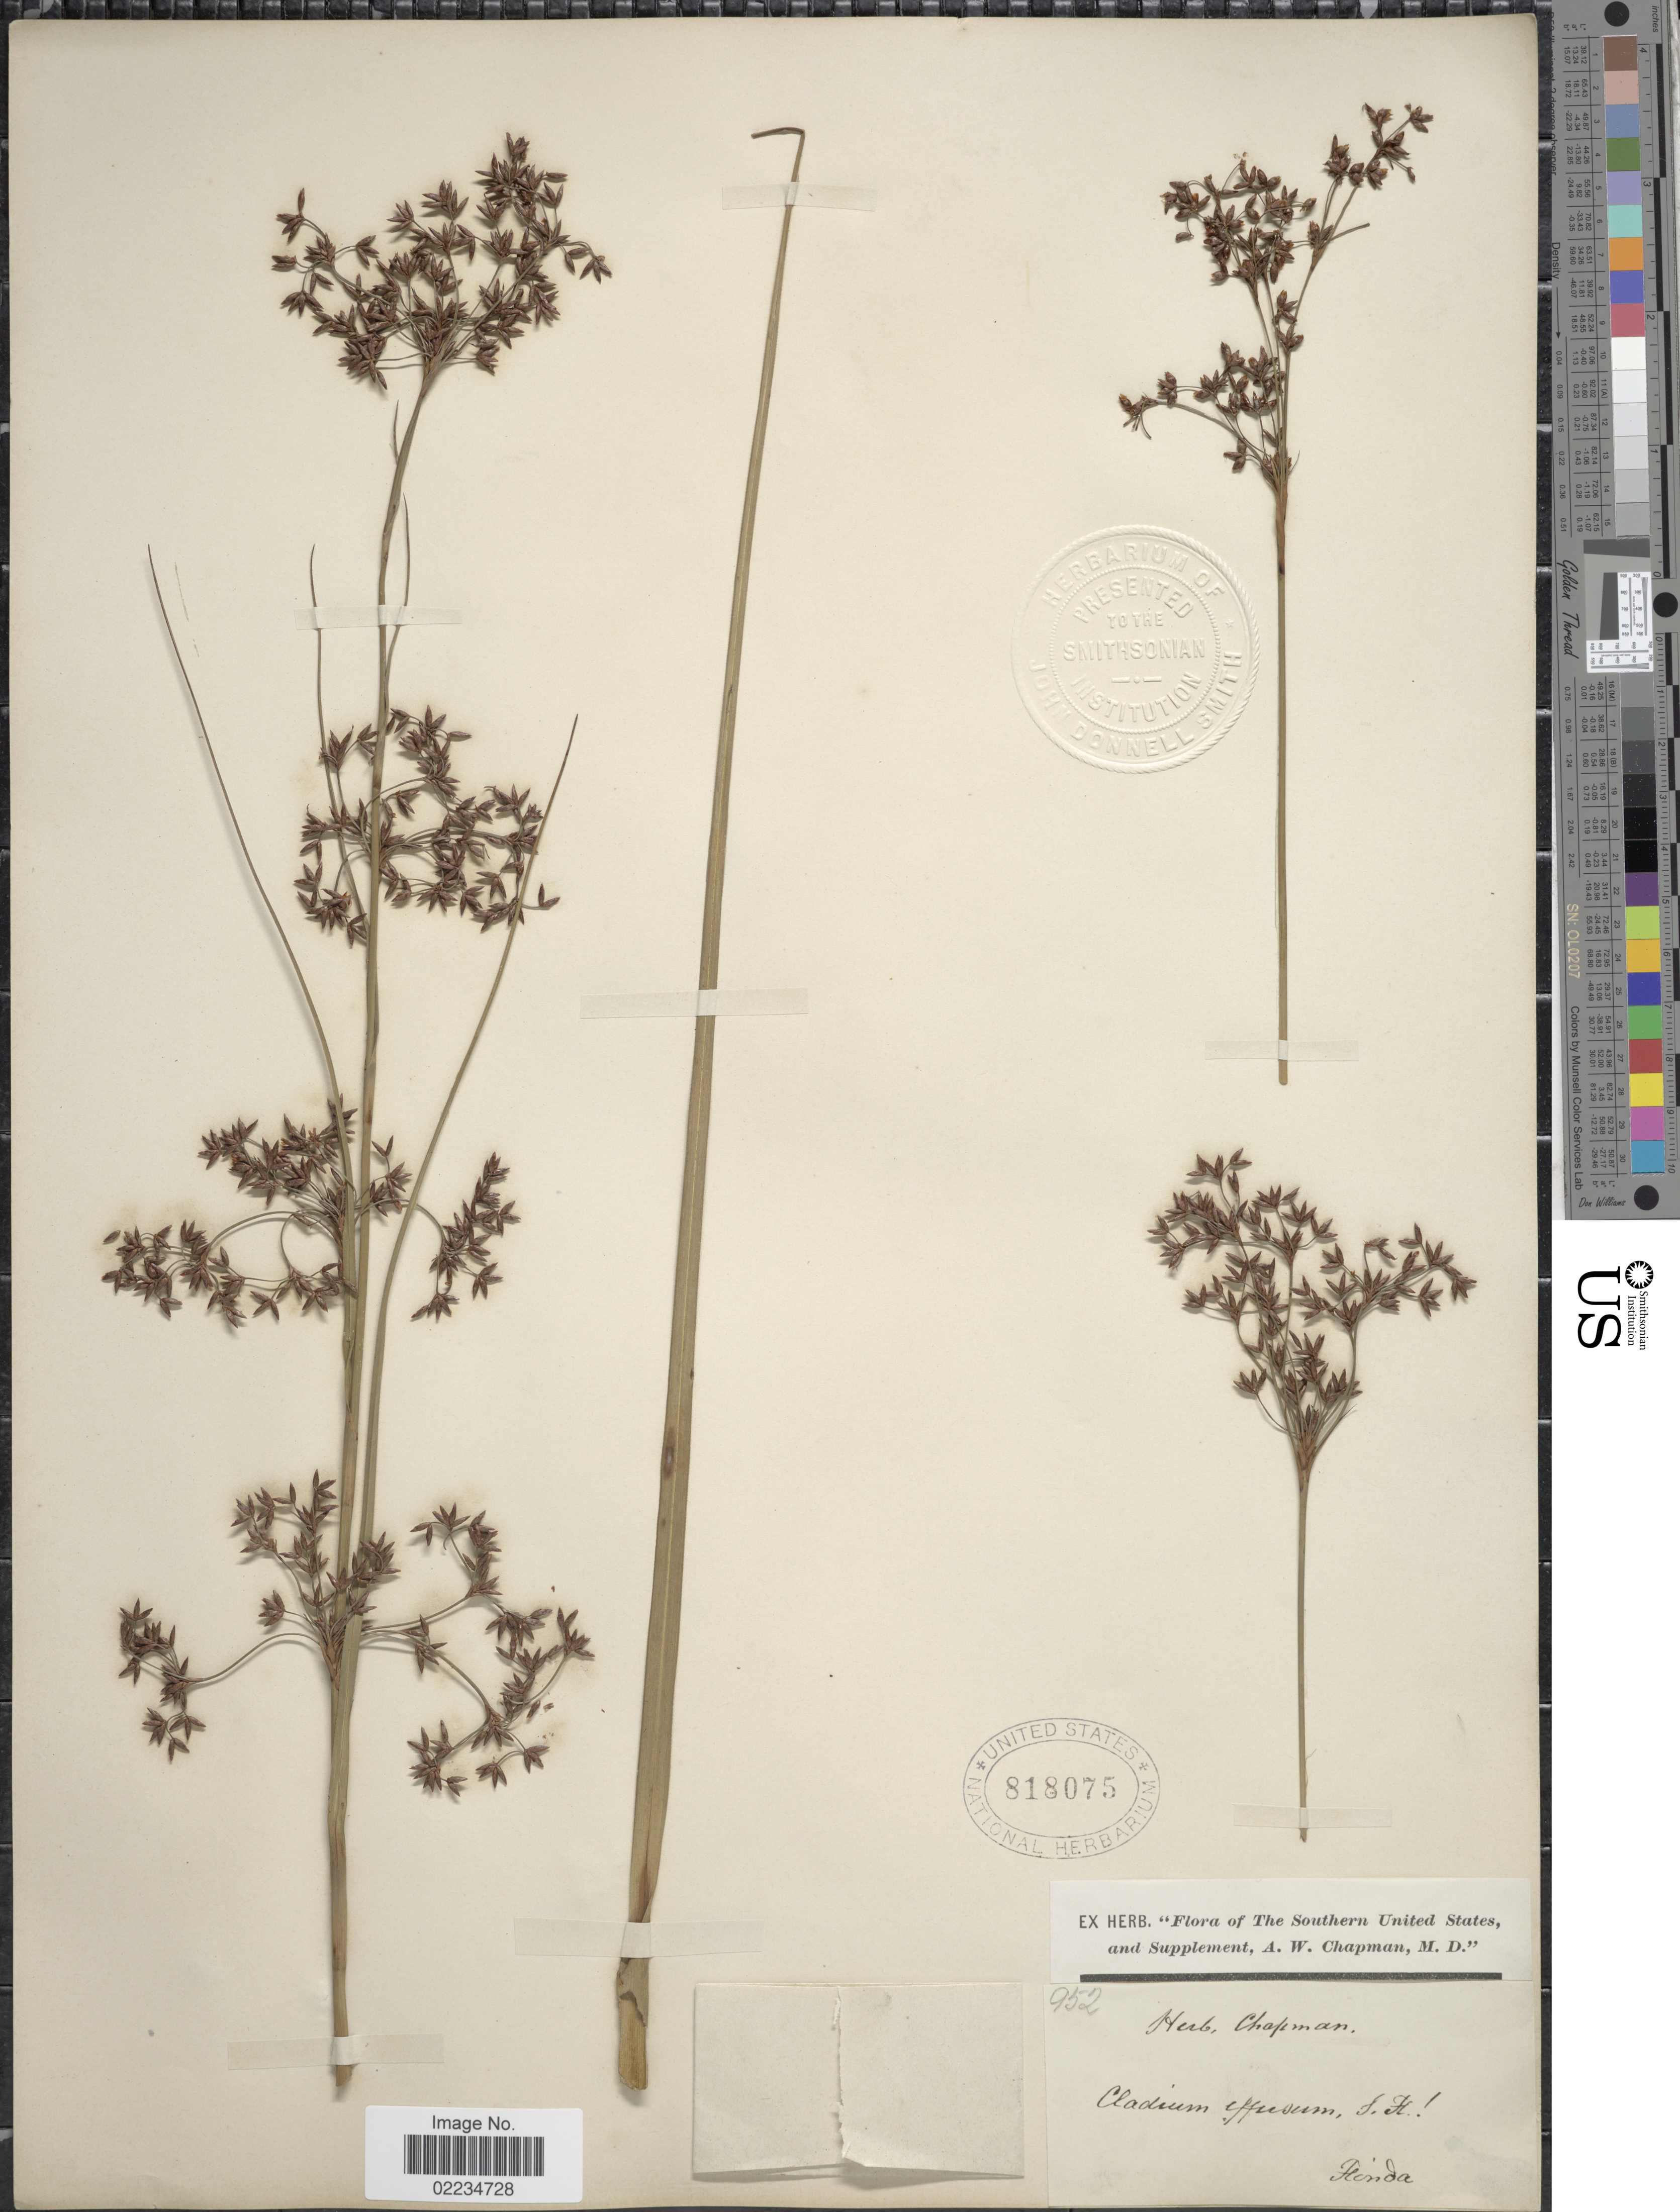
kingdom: Plantae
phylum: Tracheophyta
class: Liliopsida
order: Poales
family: Cyperaceae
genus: Cladium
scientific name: Cladium jamaicense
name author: Crantz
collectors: ex herb. Chapman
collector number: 95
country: United States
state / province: Florida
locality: The Southern United States, and Supplement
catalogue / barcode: US 818075